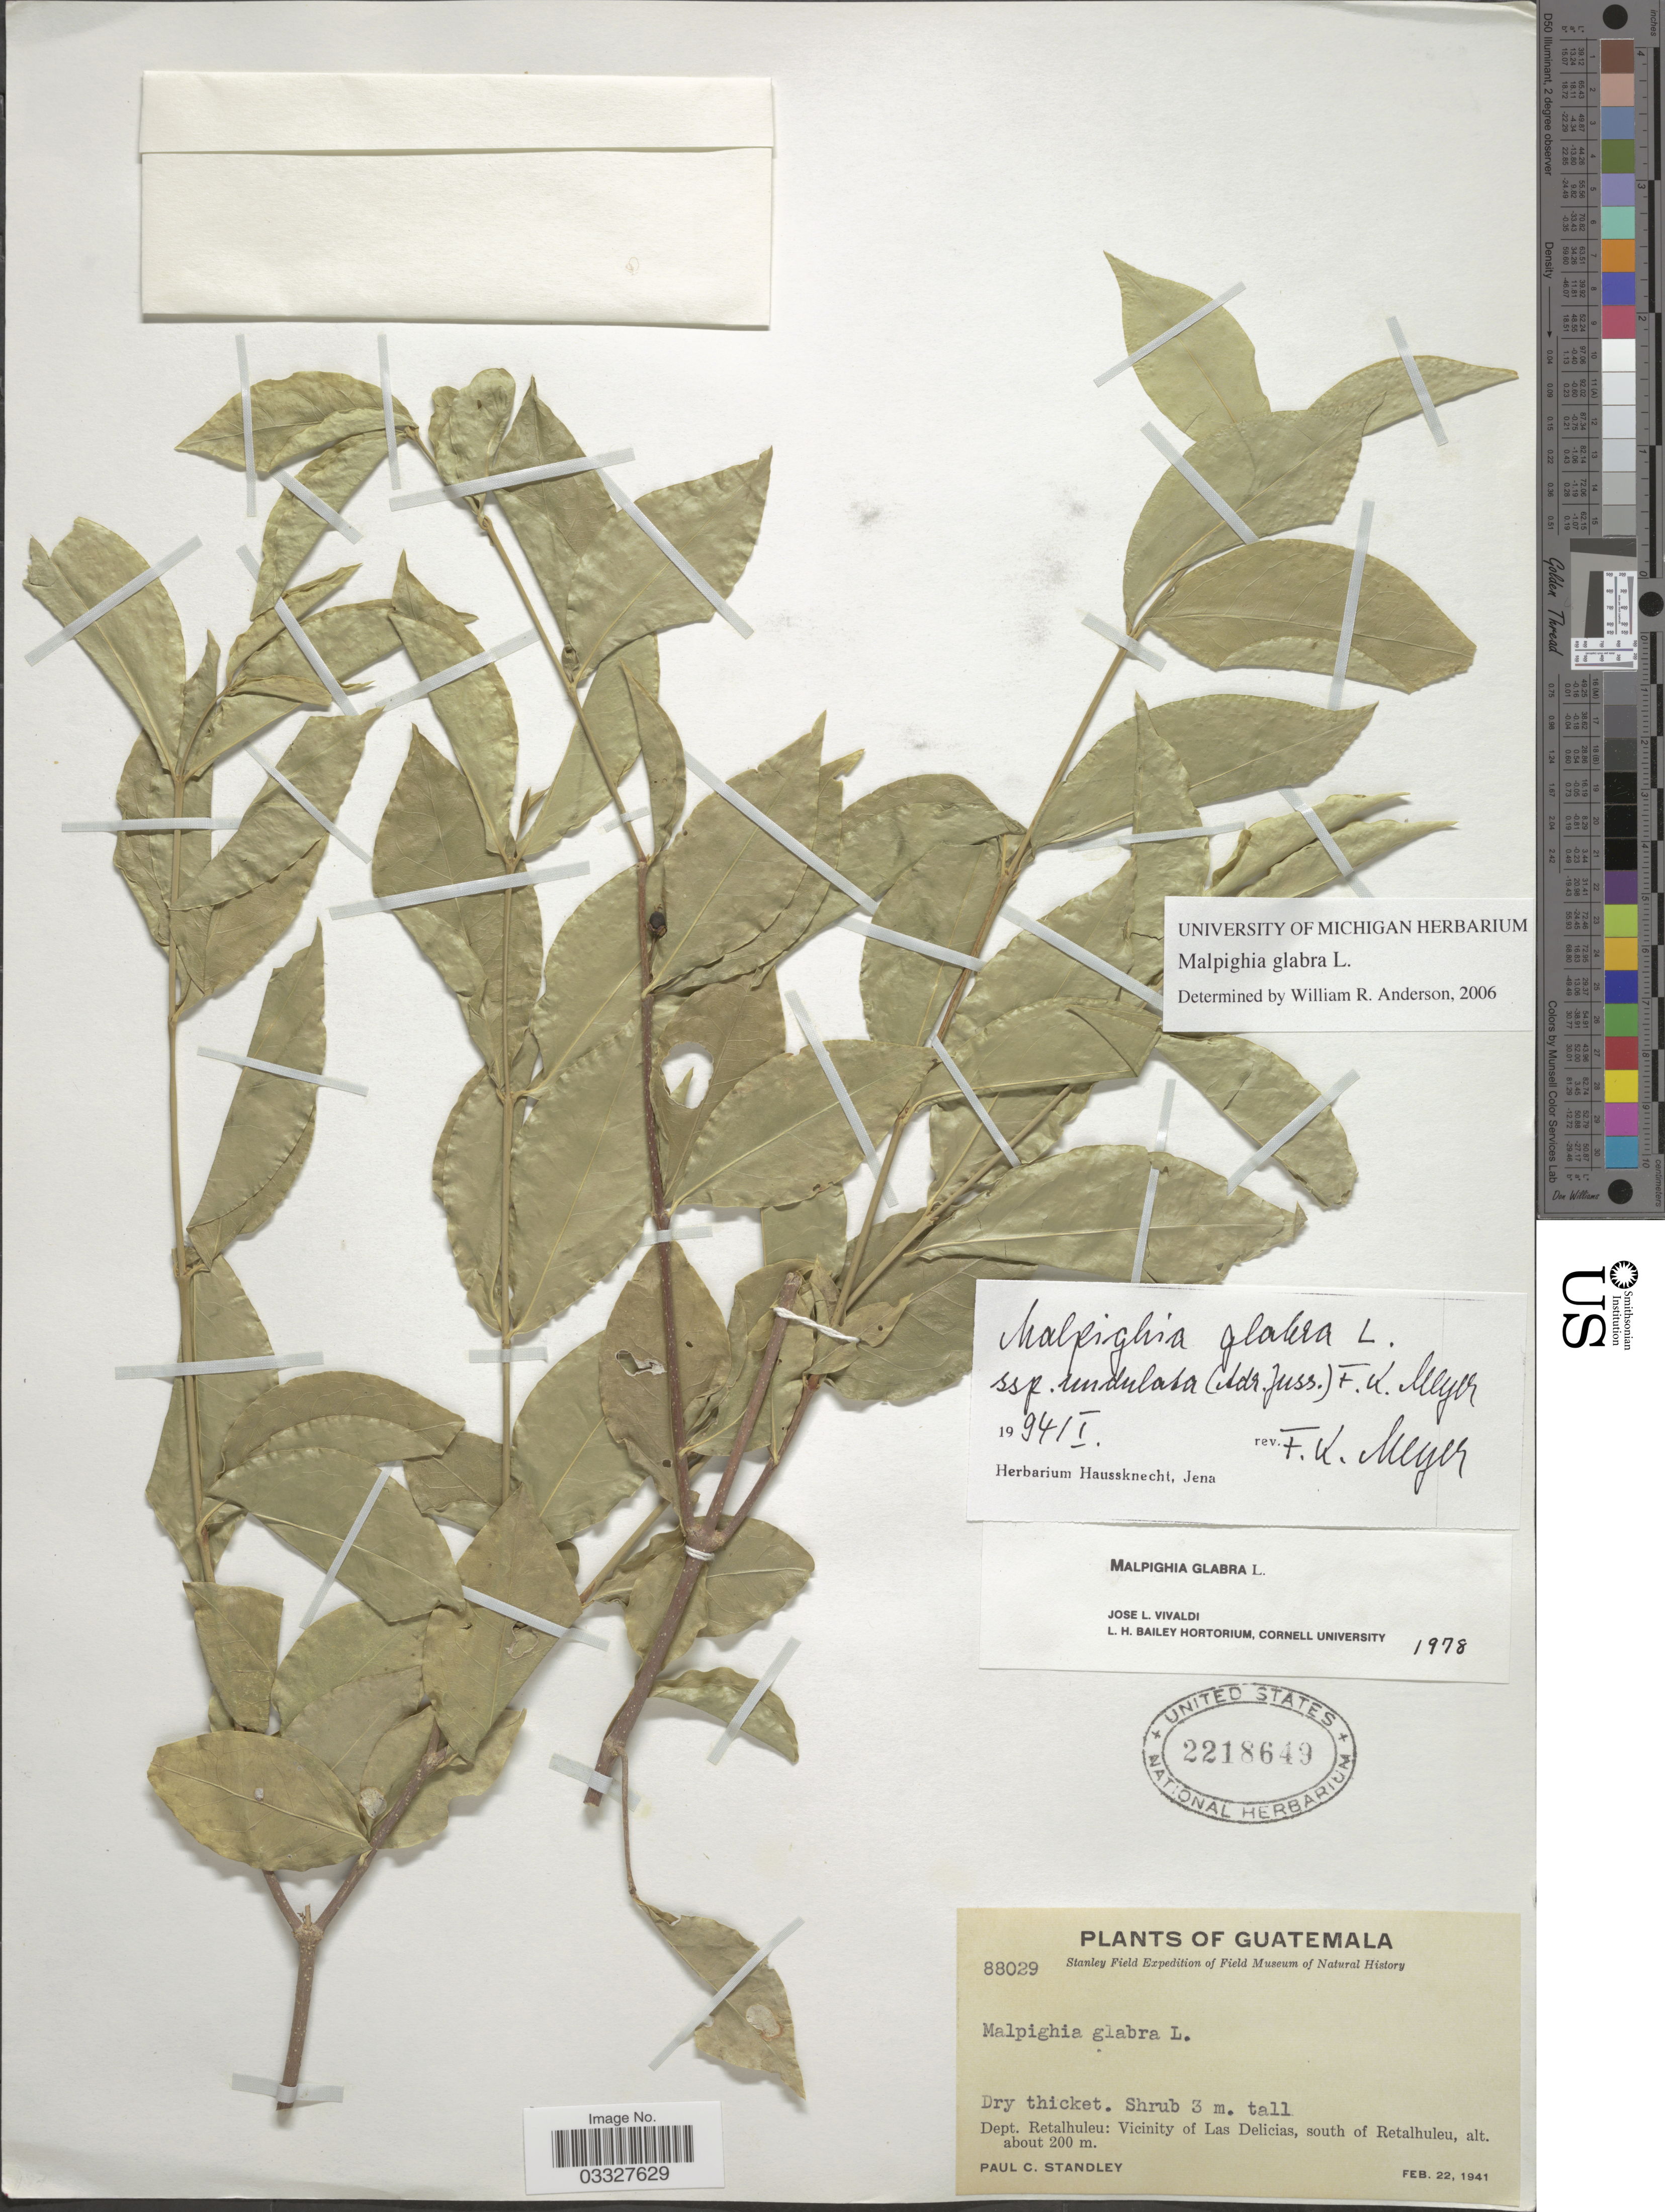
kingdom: Plantae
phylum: Tracheophyta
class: Magnoliopsida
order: Malpighiales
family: Malpighiaceae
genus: Malpighia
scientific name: Malpighia glabra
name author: L.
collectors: P. C. Standley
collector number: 88029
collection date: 1941-02-22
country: Guatemala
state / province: Retalhuleu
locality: Dept. Retalhuleu: Vicinity of Las Delicias, south of Retalhuleu.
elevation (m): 200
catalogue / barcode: US 2218649